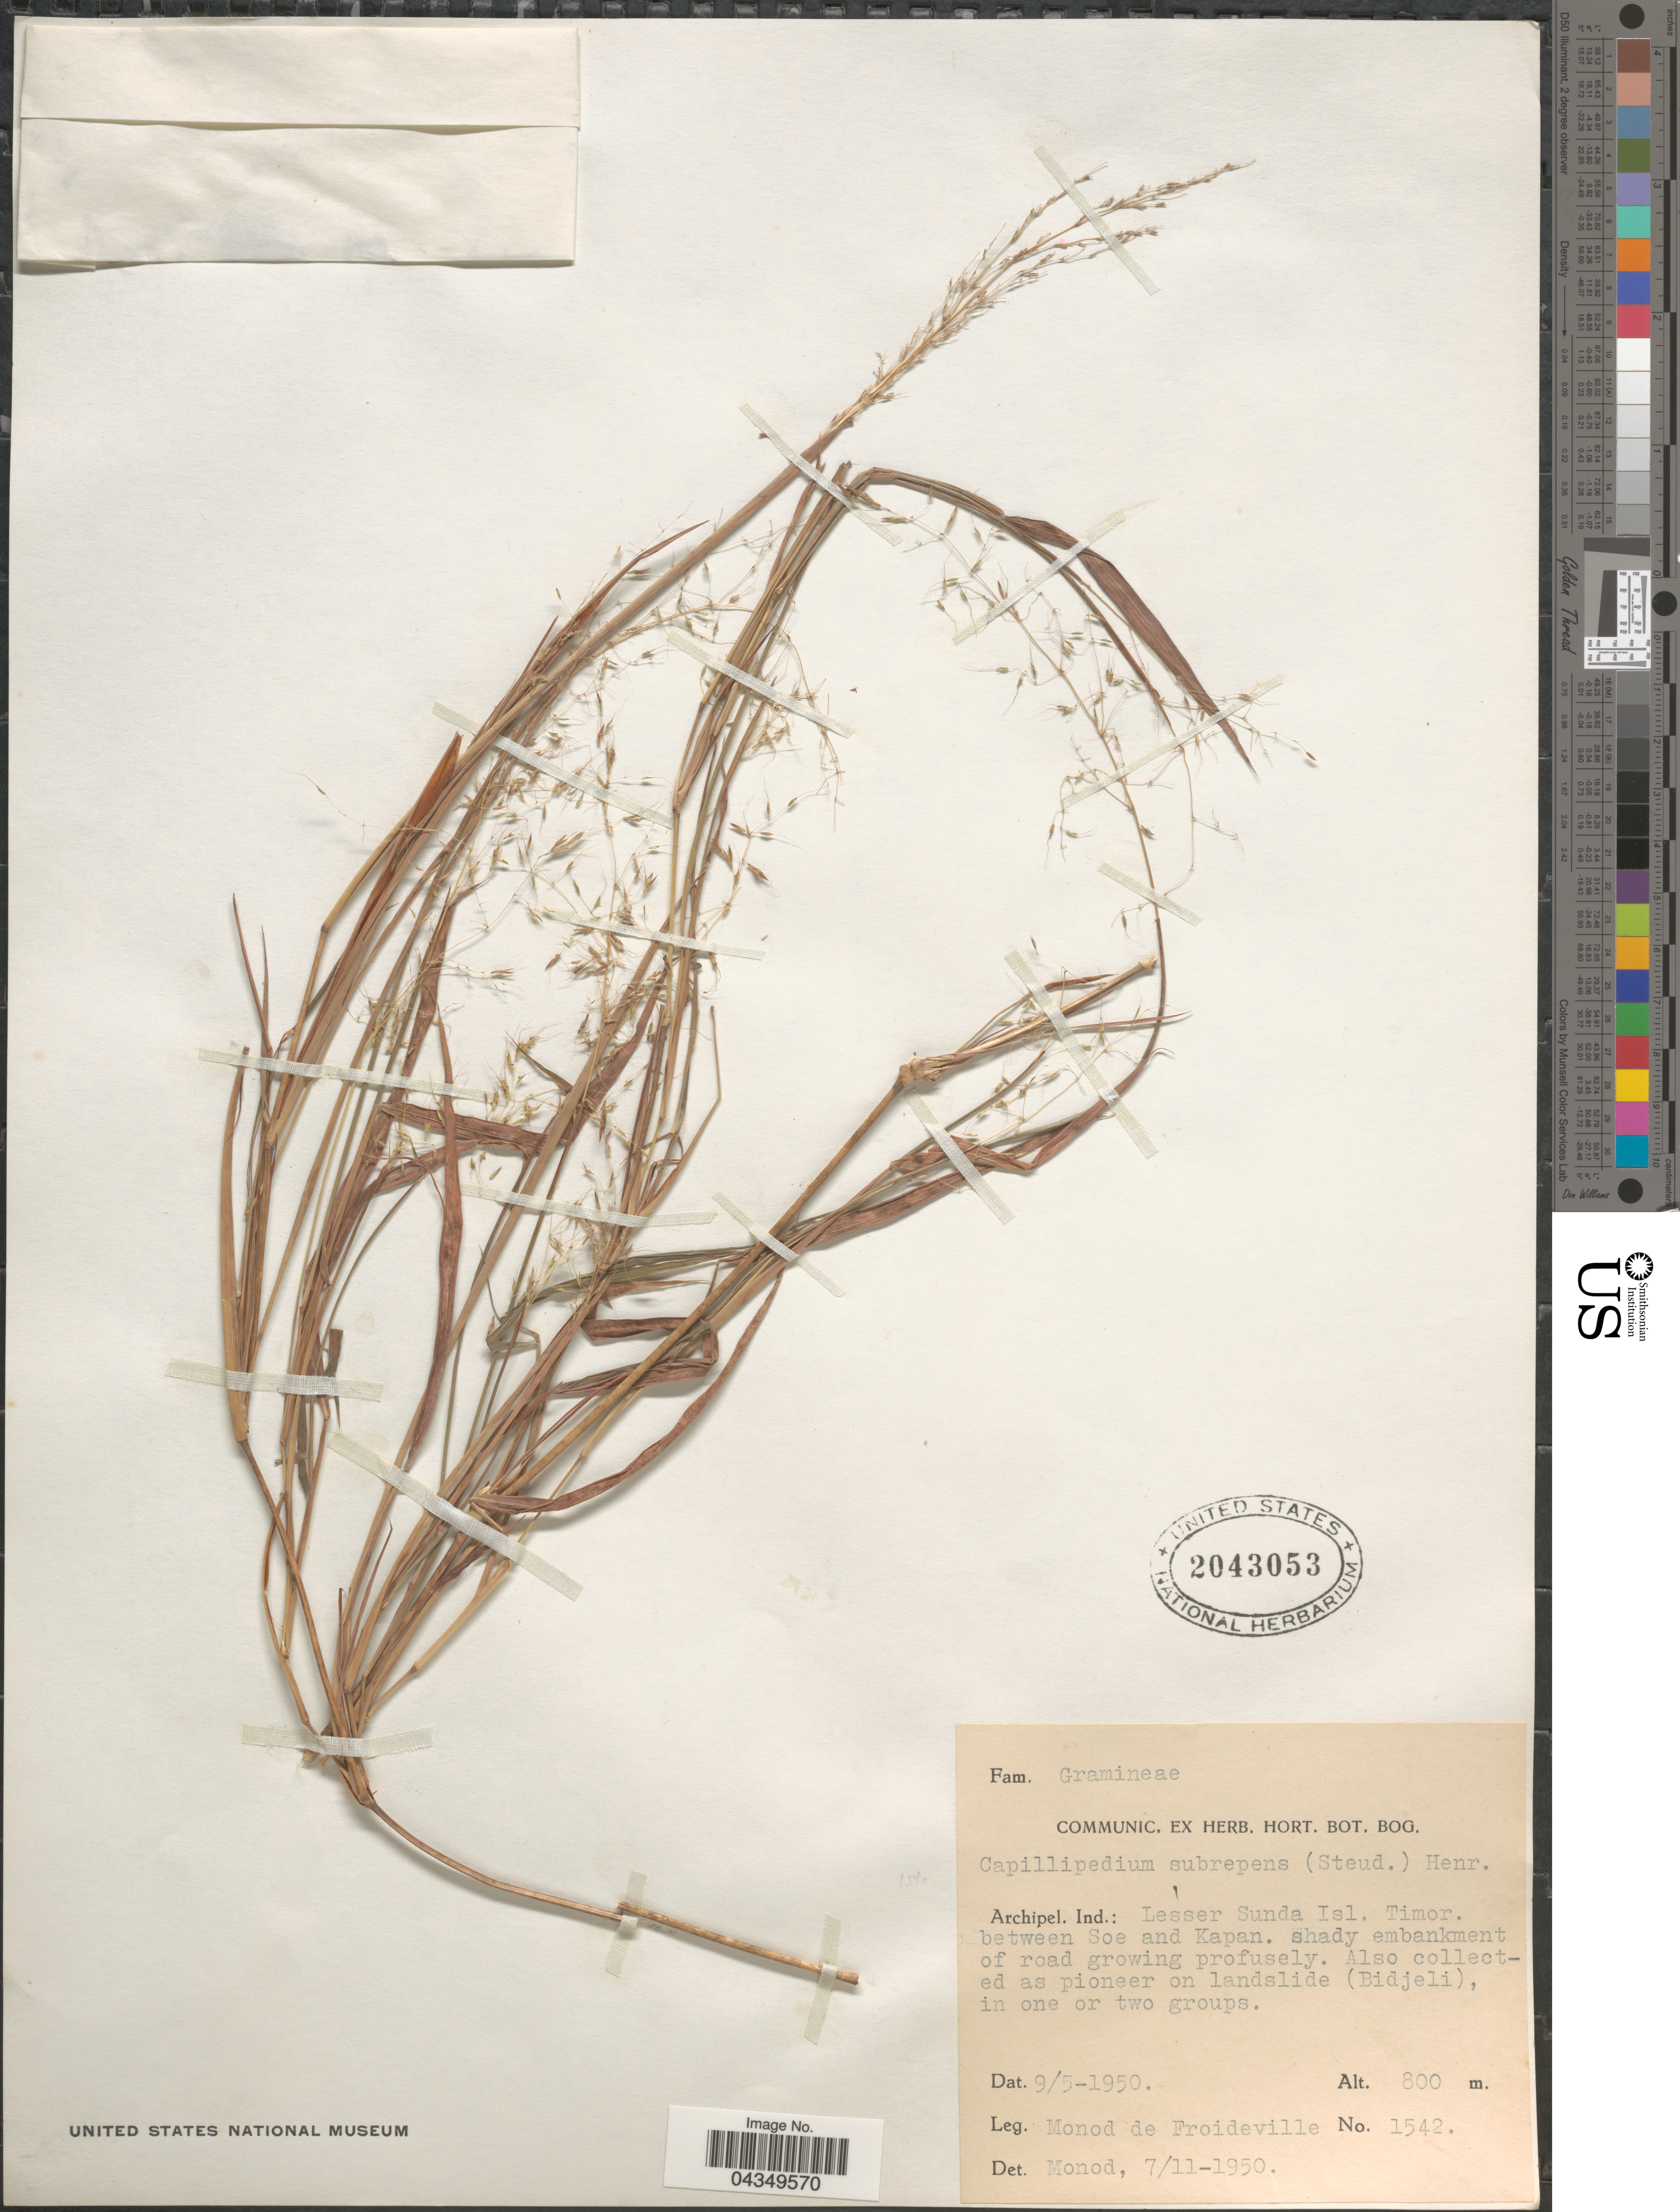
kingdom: Plantae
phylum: Tracheophyta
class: Liliopsida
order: Poales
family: Poaceae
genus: Capillipedium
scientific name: Capillipedium parviflorum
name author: (R. Br.) Stapf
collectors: C. Monod de Froideville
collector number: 1542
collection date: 1950-05-09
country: Indonesia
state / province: Nusa Tenggara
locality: Archipel. Ind.: Lesser Sunda Isl. Timor, between Soe and Kapan.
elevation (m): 800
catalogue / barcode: US 2043053